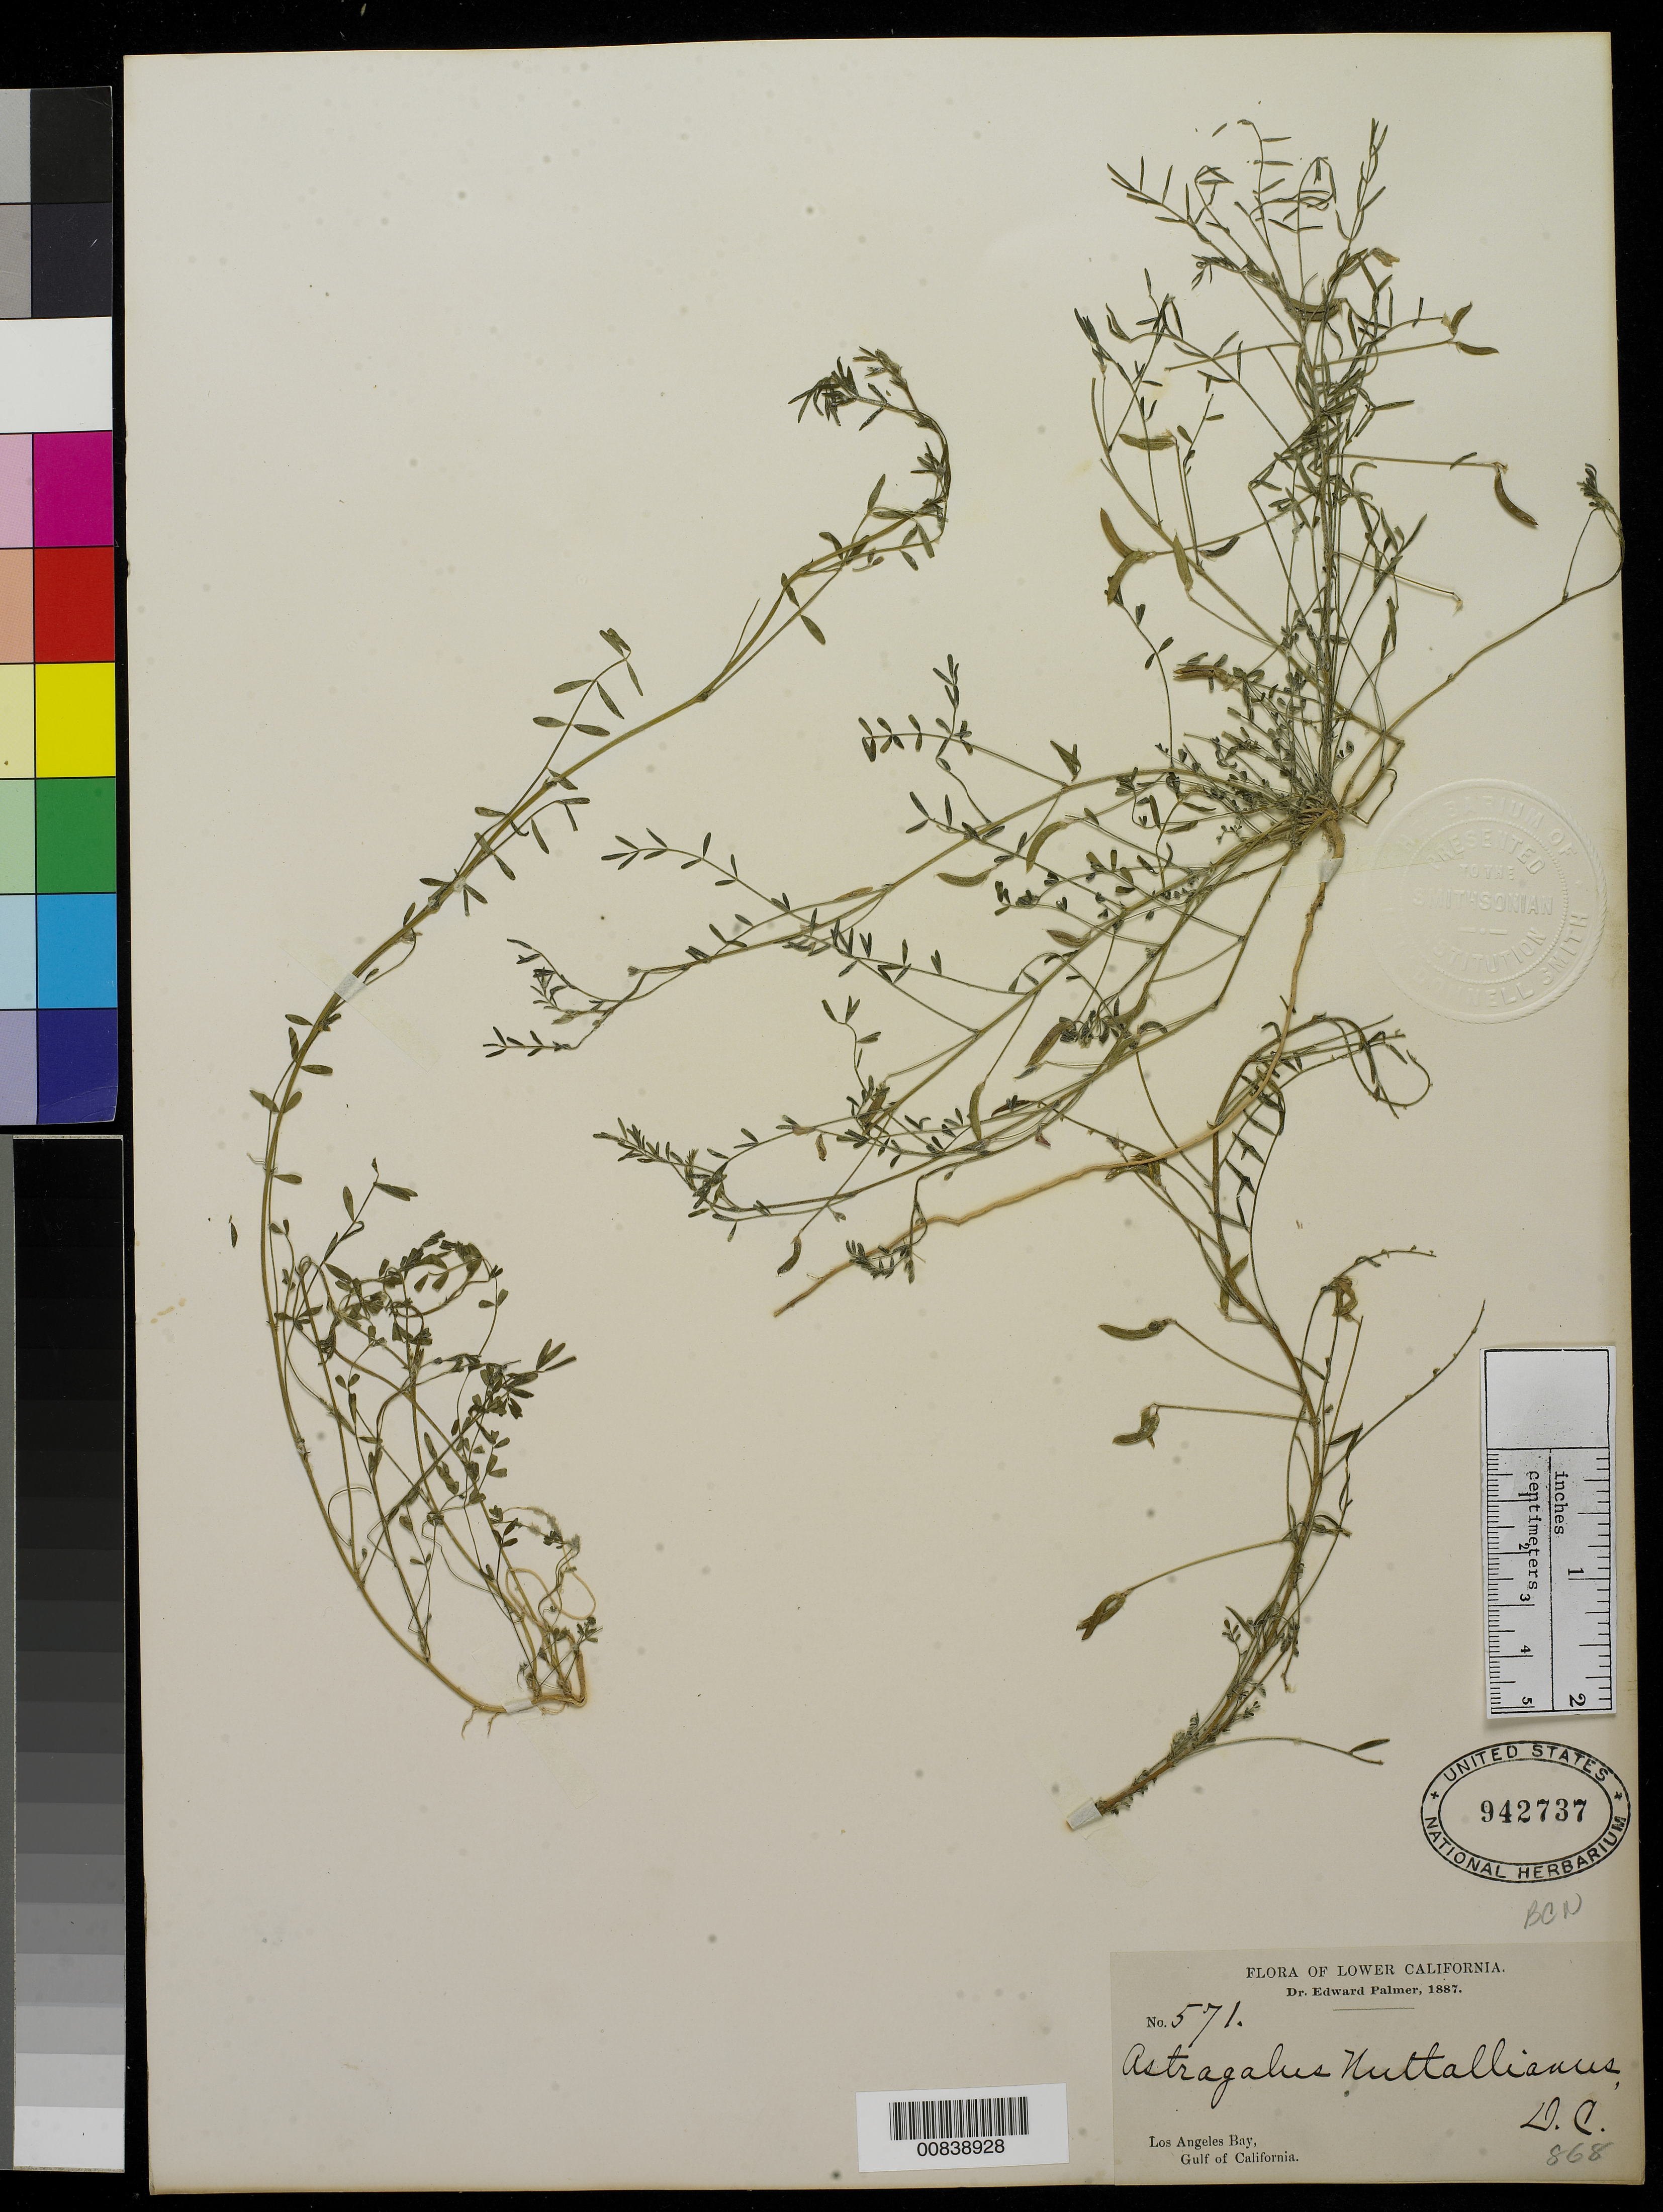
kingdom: Plantae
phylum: Tracheophyta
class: Magnoliopsida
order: Fabales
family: Fabaceae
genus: Astragalus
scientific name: Astragalus nuttallianus var. cedrosensis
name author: M.E. Jones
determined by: Estrada, E.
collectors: E. Palmer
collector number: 571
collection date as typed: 1887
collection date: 1887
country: Mexico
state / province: Baja California Norte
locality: Los Angeles Bay, Baja California. Gulf of California.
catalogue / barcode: US 942737